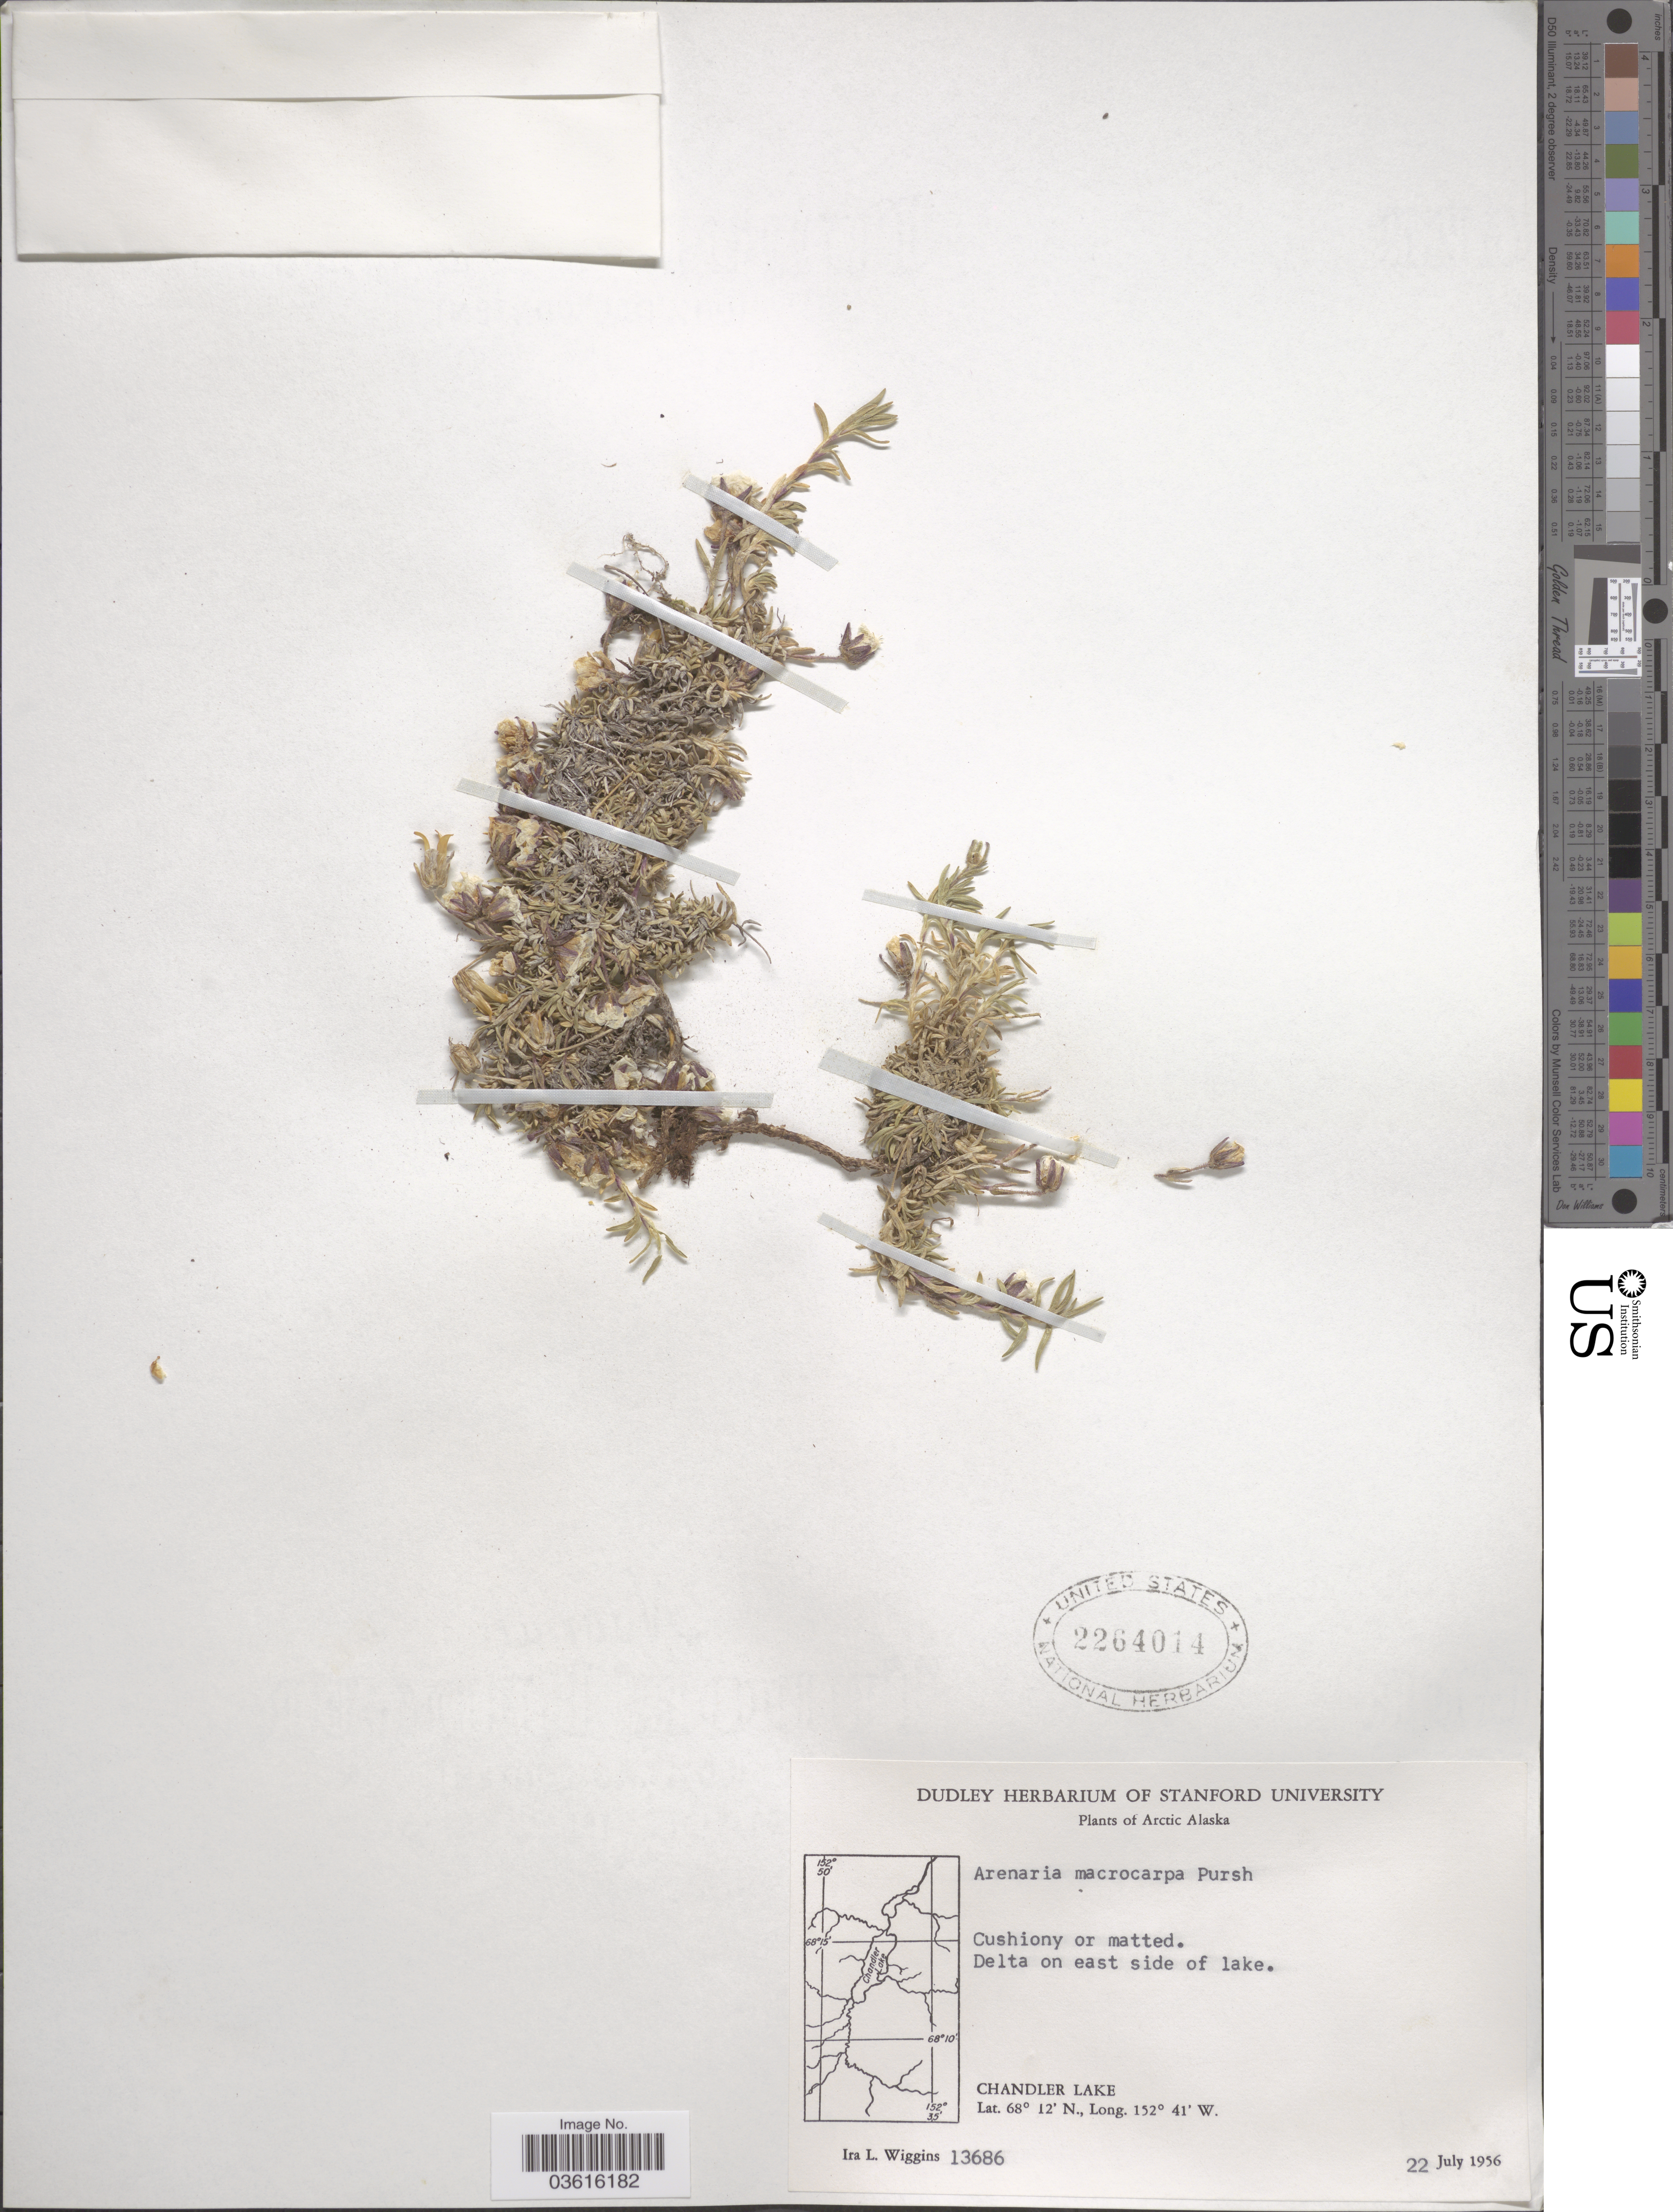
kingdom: Plantae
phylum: Tracheophyta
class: Magnoliopsida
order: Caryophyllales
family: Caryophyllaceae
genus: Pseudocherleria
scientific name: Pseudocherleria macrocarpa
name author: (Pursh) Dillenb. & Kadereit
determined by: U.S. National Herbarium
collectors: I. L. Wiggins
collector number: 13686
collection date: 1956-07-22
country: United States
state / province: Alaska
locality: Arctic Alaska. Delta on east side of lake. Chandler Lake.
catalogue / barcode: US 2264014